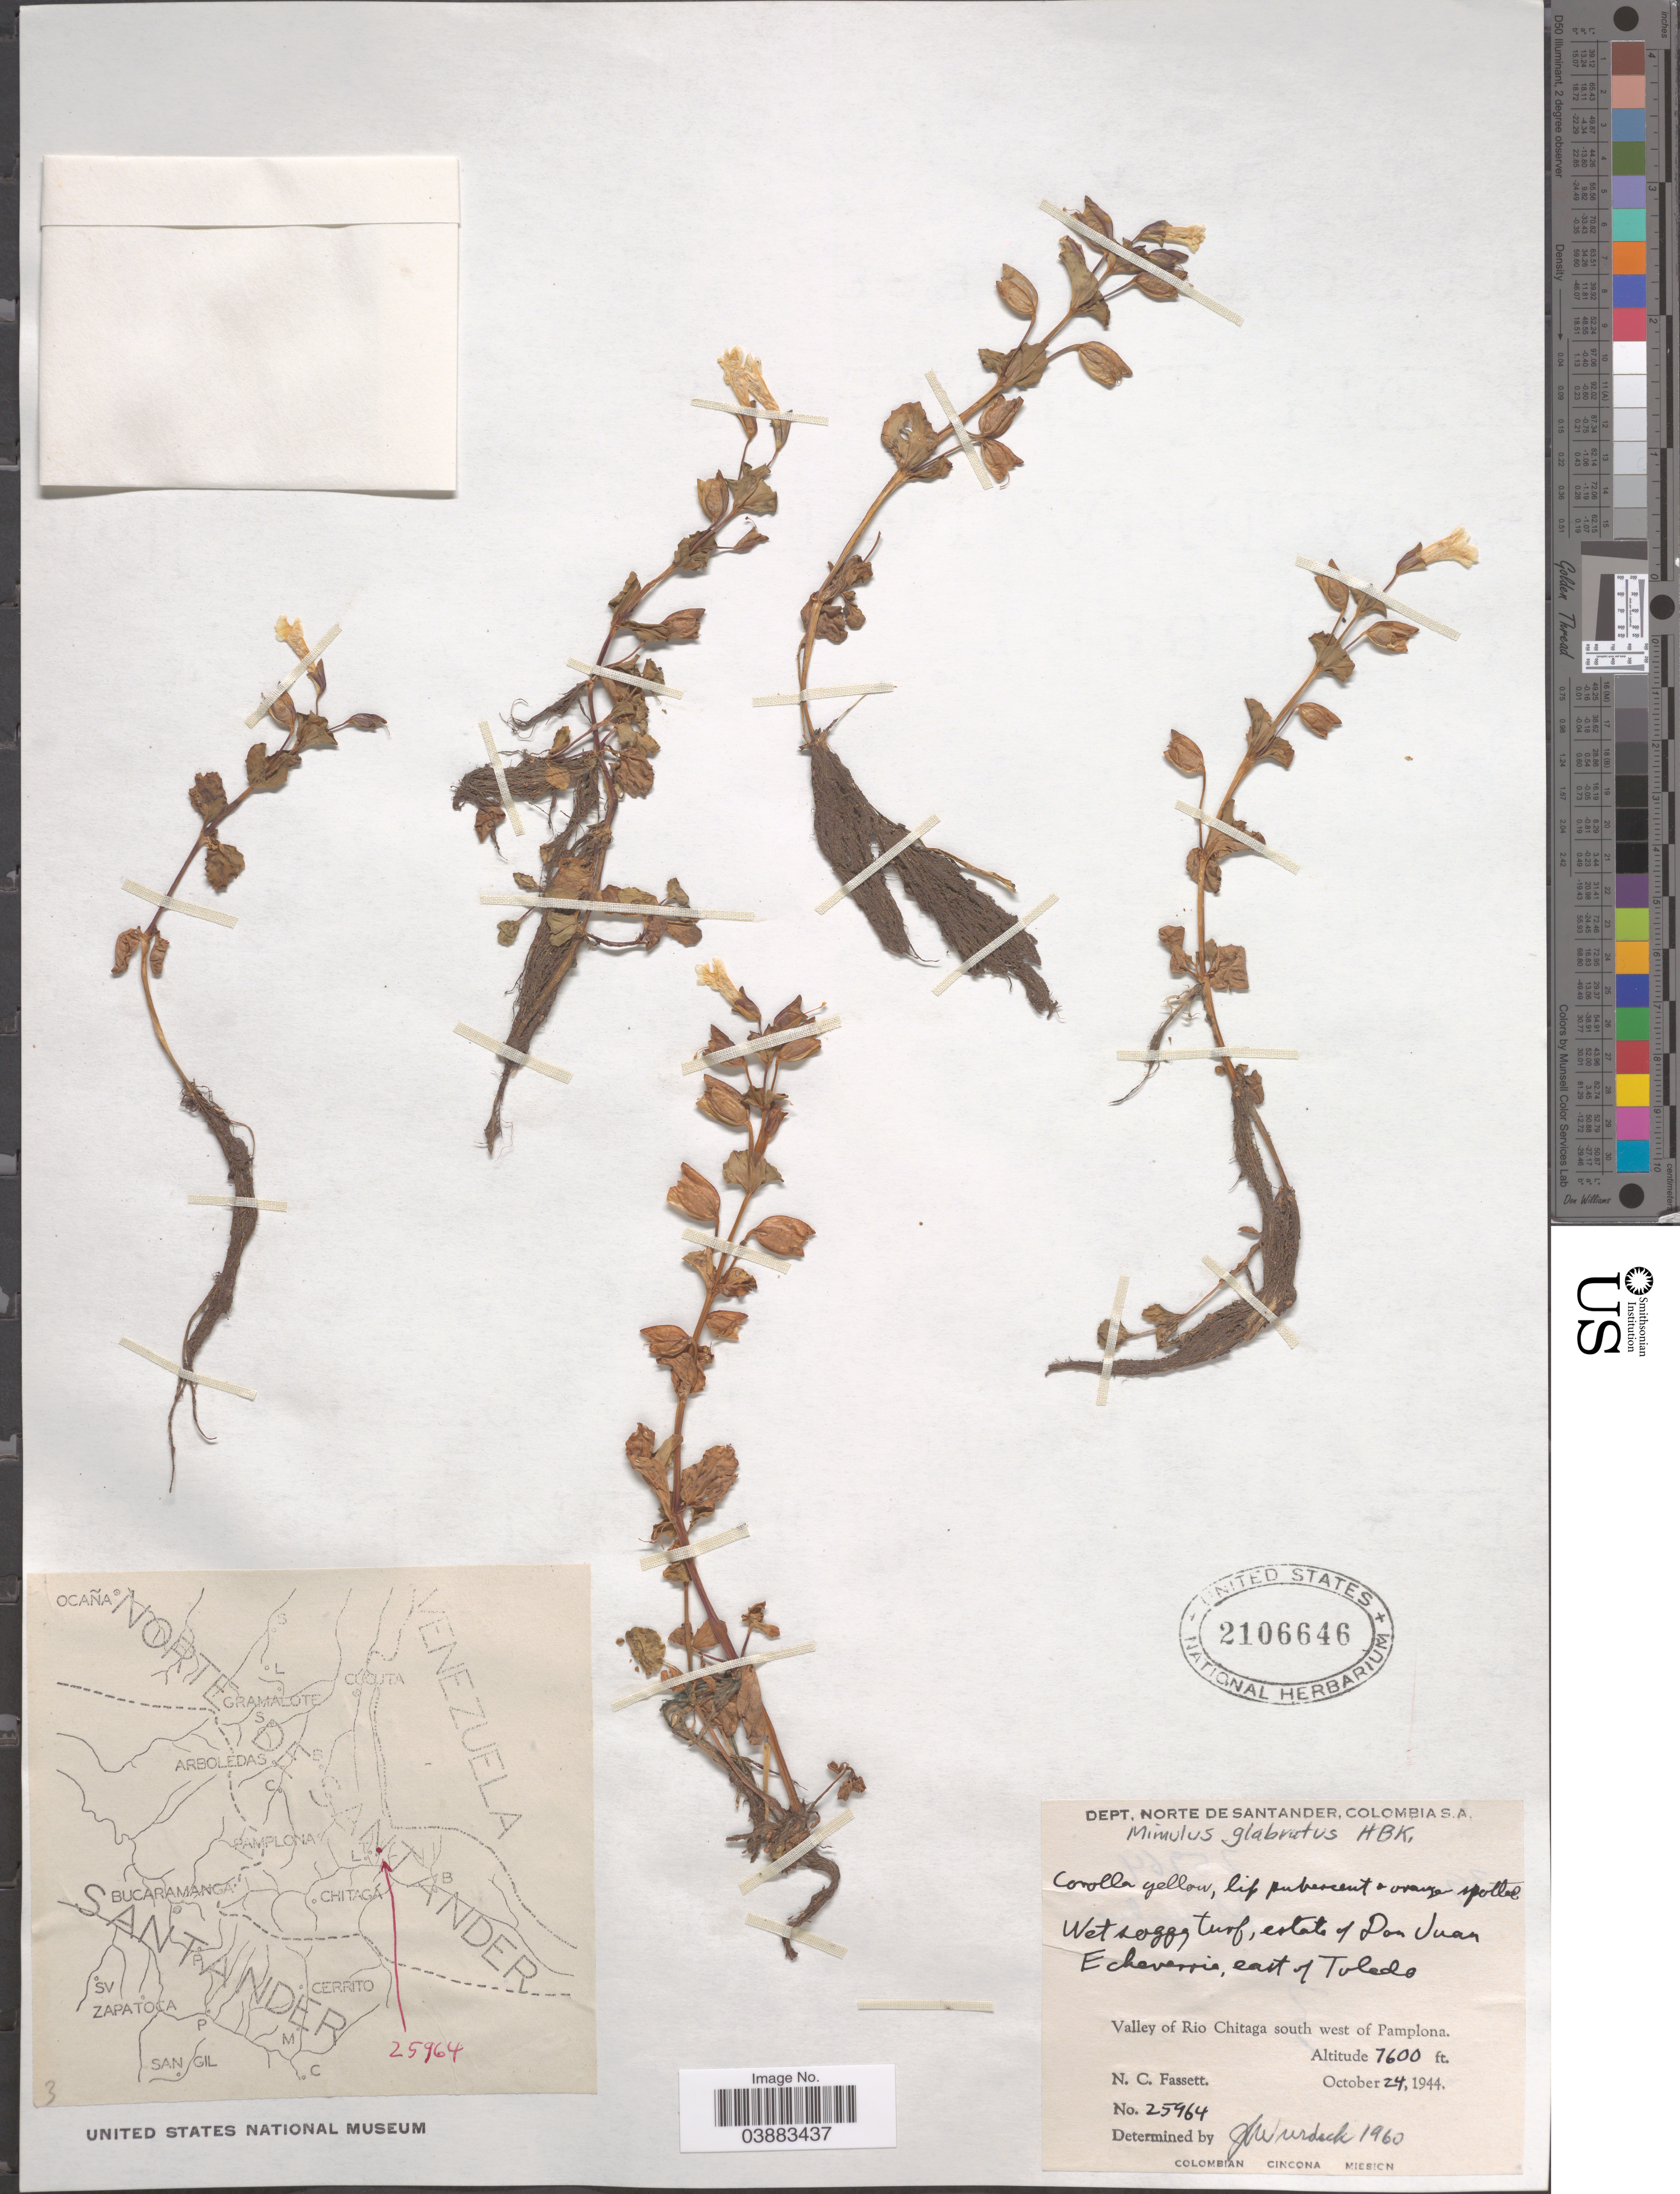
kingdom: Plantae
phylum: Tracheophyta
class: Magnoliopsida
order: Lamiales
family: Phrymaceae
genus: Mimulus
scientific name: Mimulus glabratus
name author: Kunth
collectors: N. C. Fassett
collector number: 25964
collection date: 1944-10-24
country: Colombia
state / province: Norte de Santander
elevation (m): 2316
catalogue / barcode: US 2106646